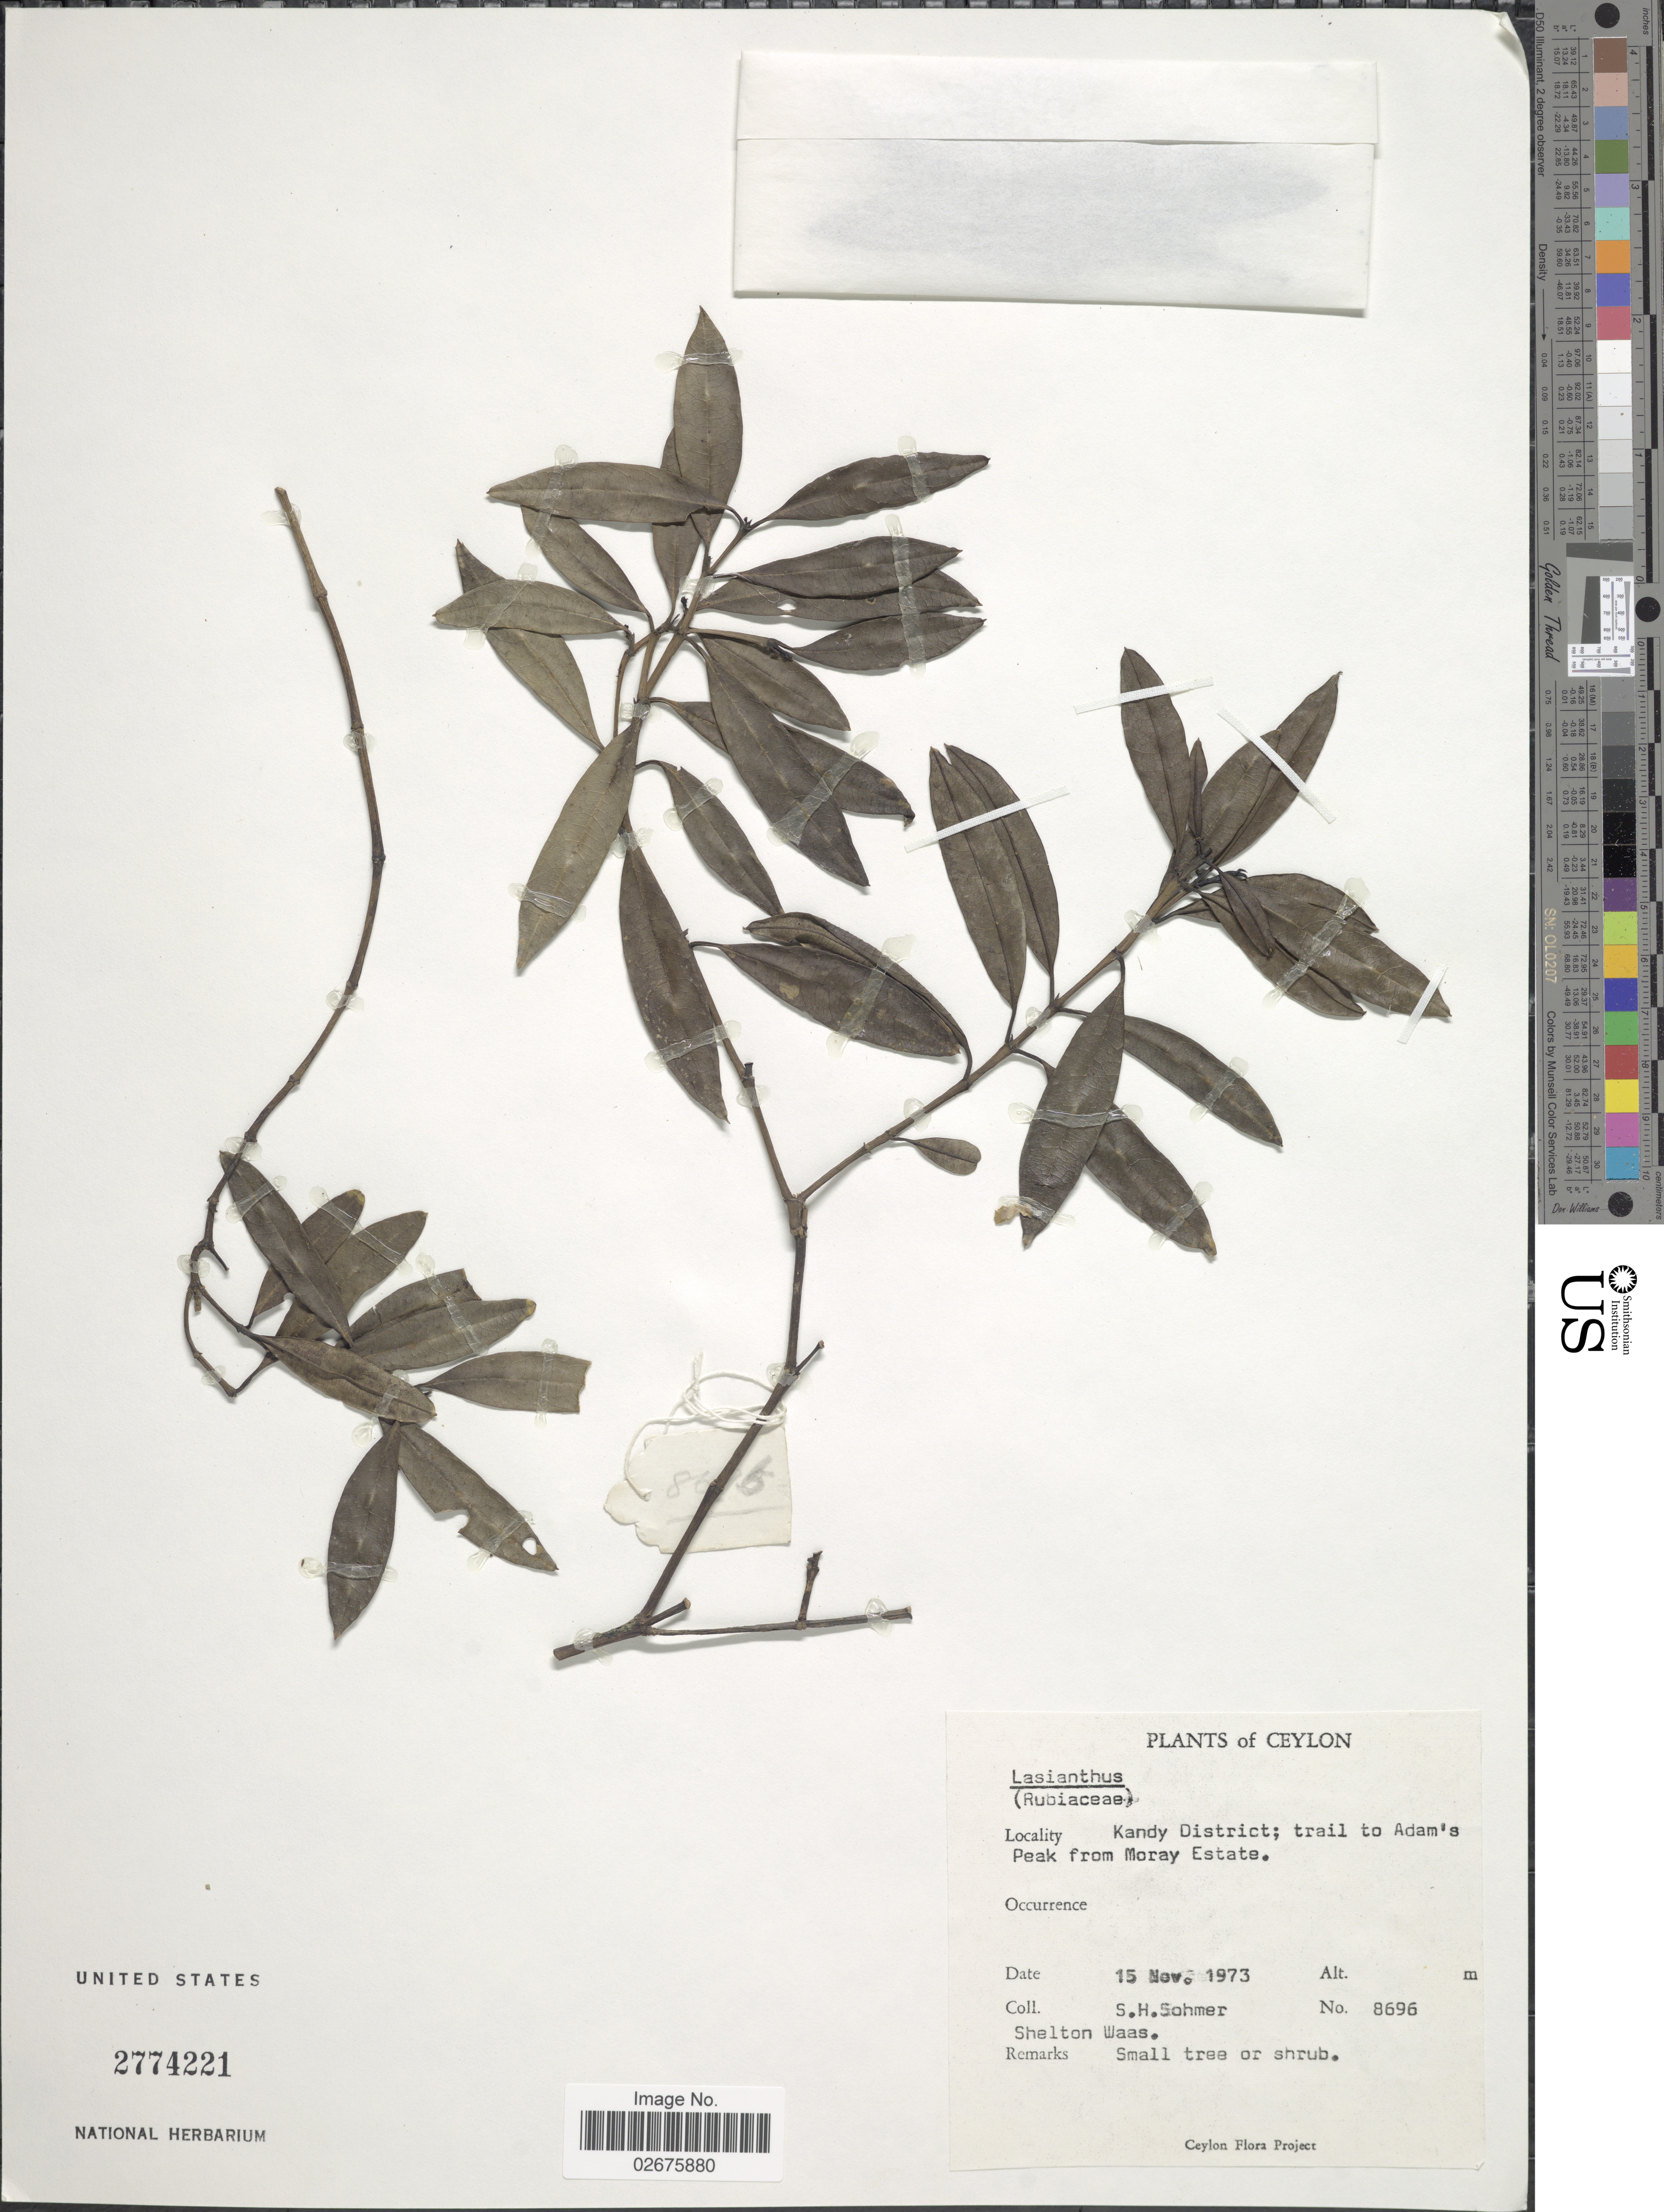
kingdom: Plantae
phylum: Tracheophyta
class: Magnoliopsida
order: Gentianales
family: Rubiaceae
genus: Lasianthus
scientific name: Lasianthus sp.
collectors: S. H. Sohmer & S. Waas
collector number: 8696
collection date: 1973-11-15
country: Sri Lanka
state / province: Central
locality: Ceylon, Kandy District; trail to Adam's Peak from Moray Estate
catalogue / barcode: US 2774221